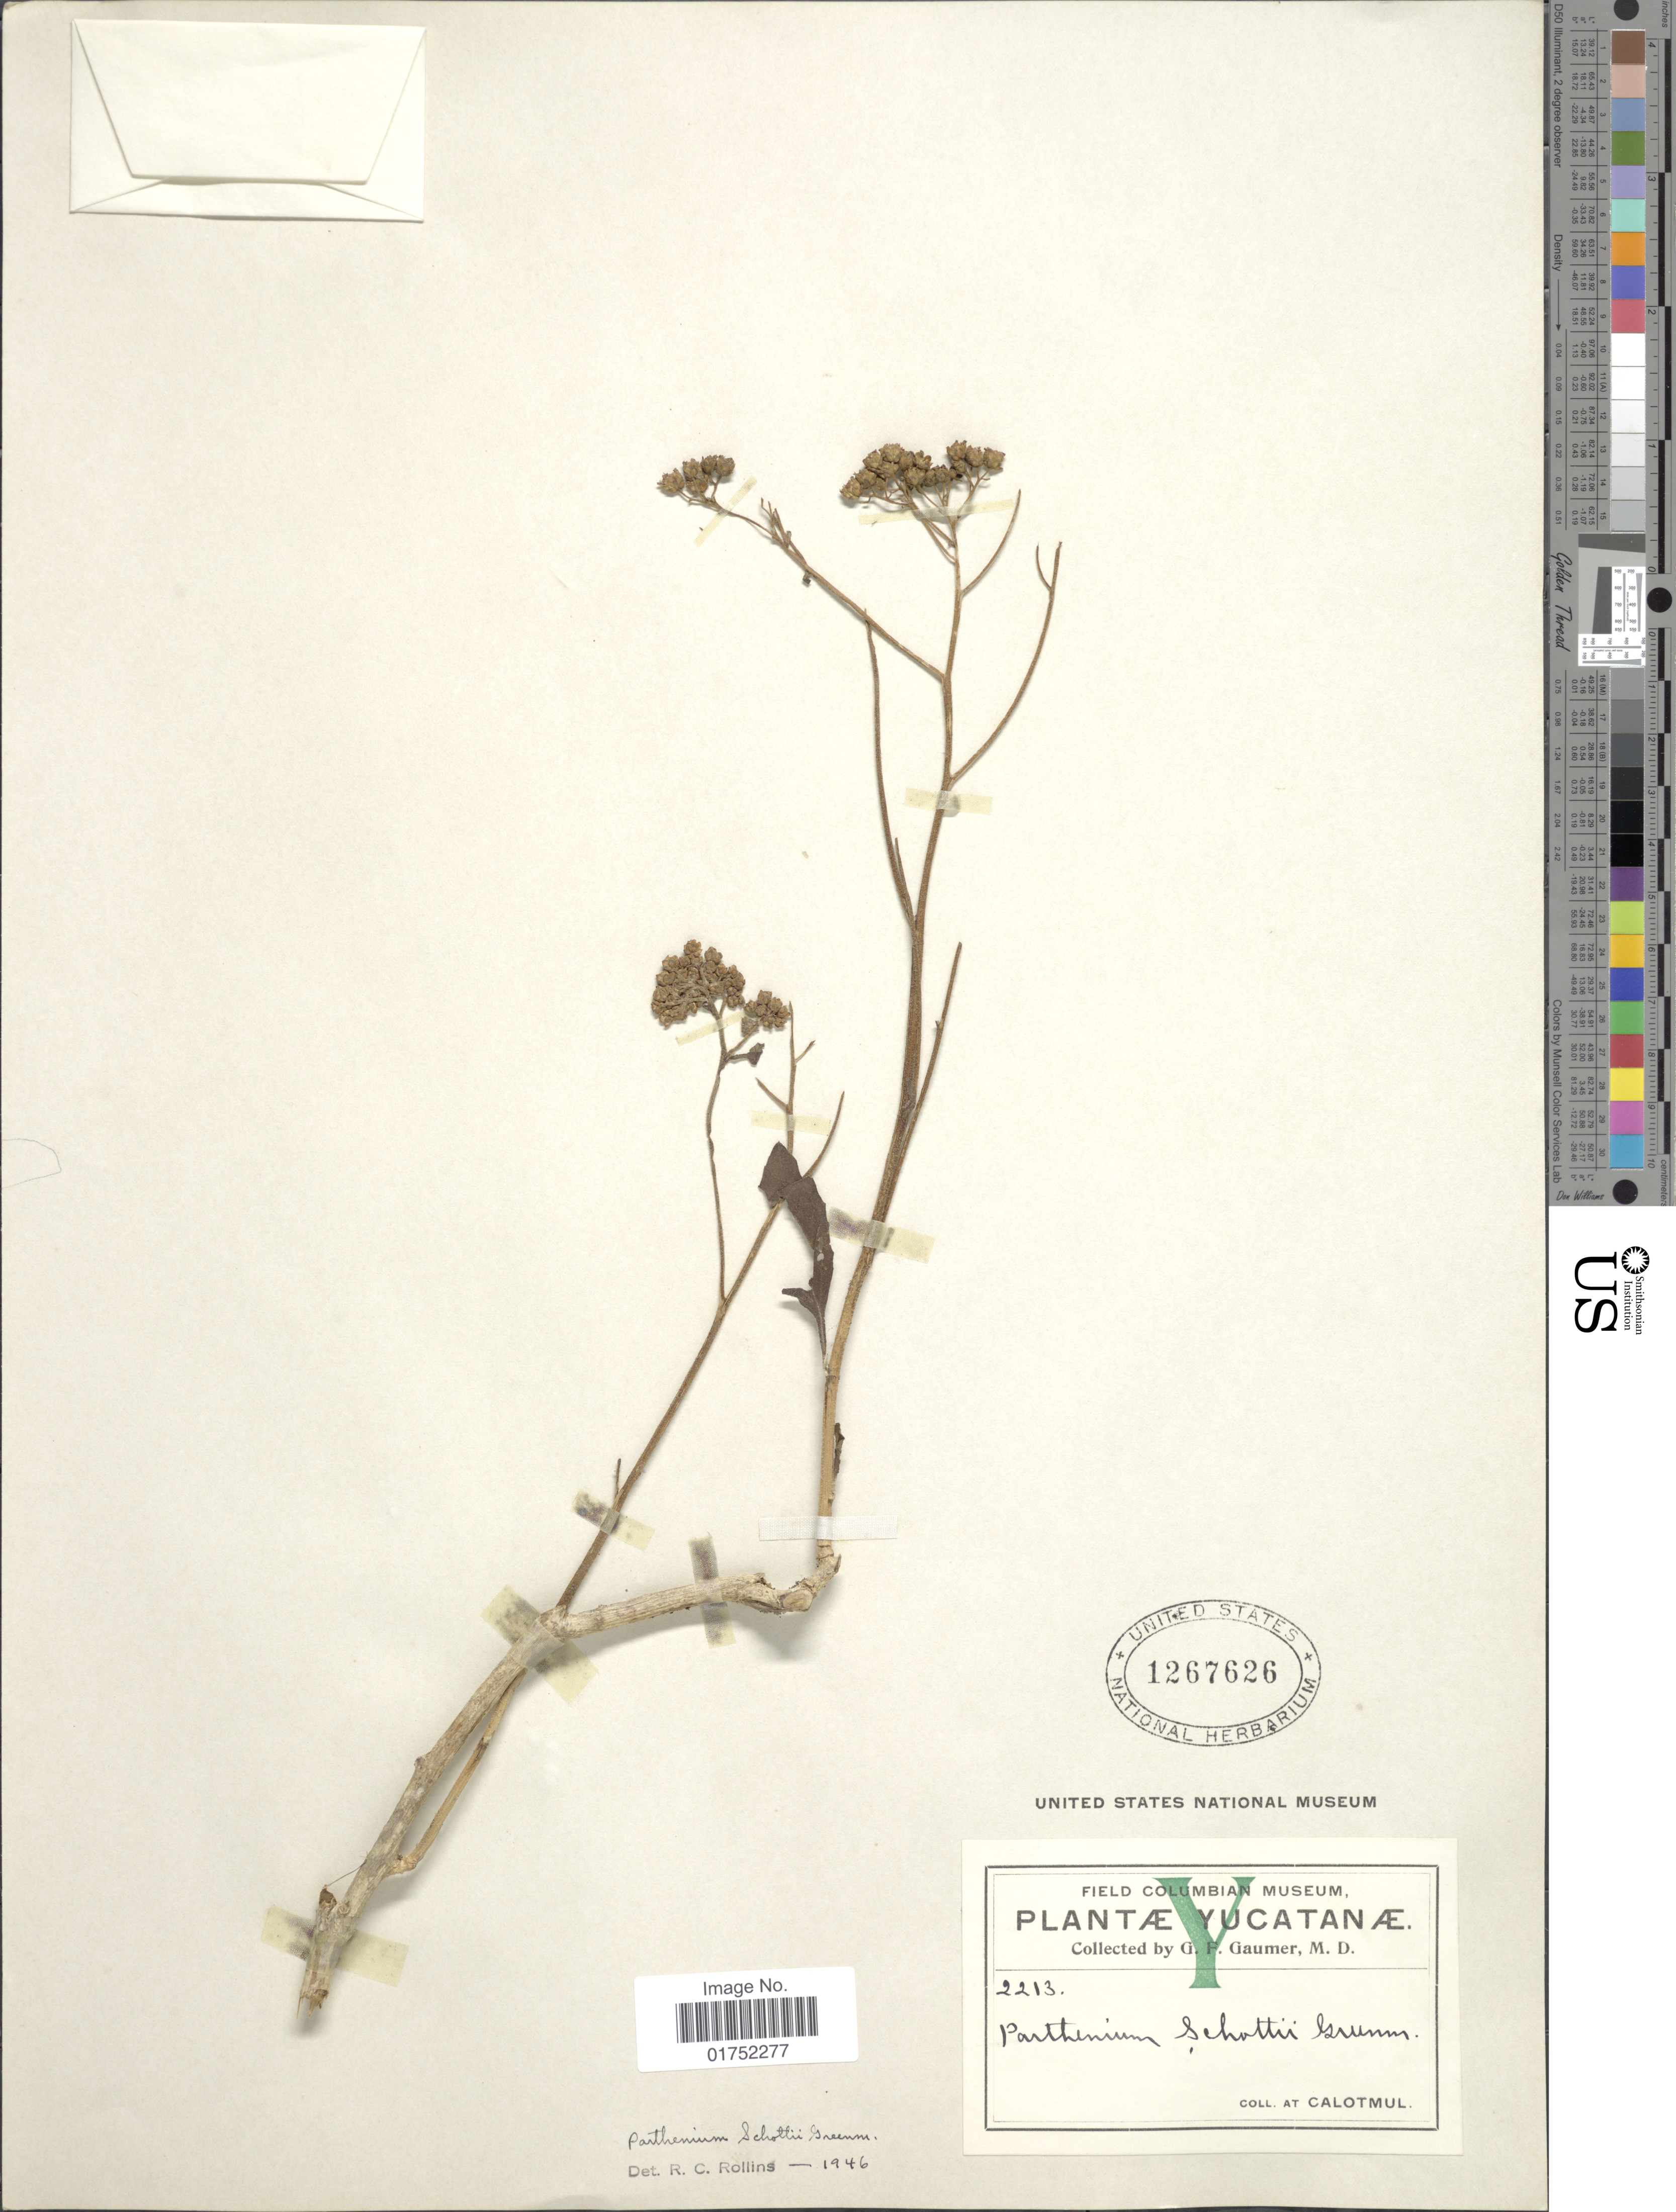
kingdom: Plantae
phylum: Tracheophyta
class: Magnoliopsida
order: Asterales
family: Asteraceae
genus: Parthenium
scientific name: Parthenium schottii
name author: Greenm.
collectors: G. F. Gaumer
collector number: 2213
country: Mexico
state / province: Yucatán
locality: Calotmul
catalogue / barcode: US 1267626